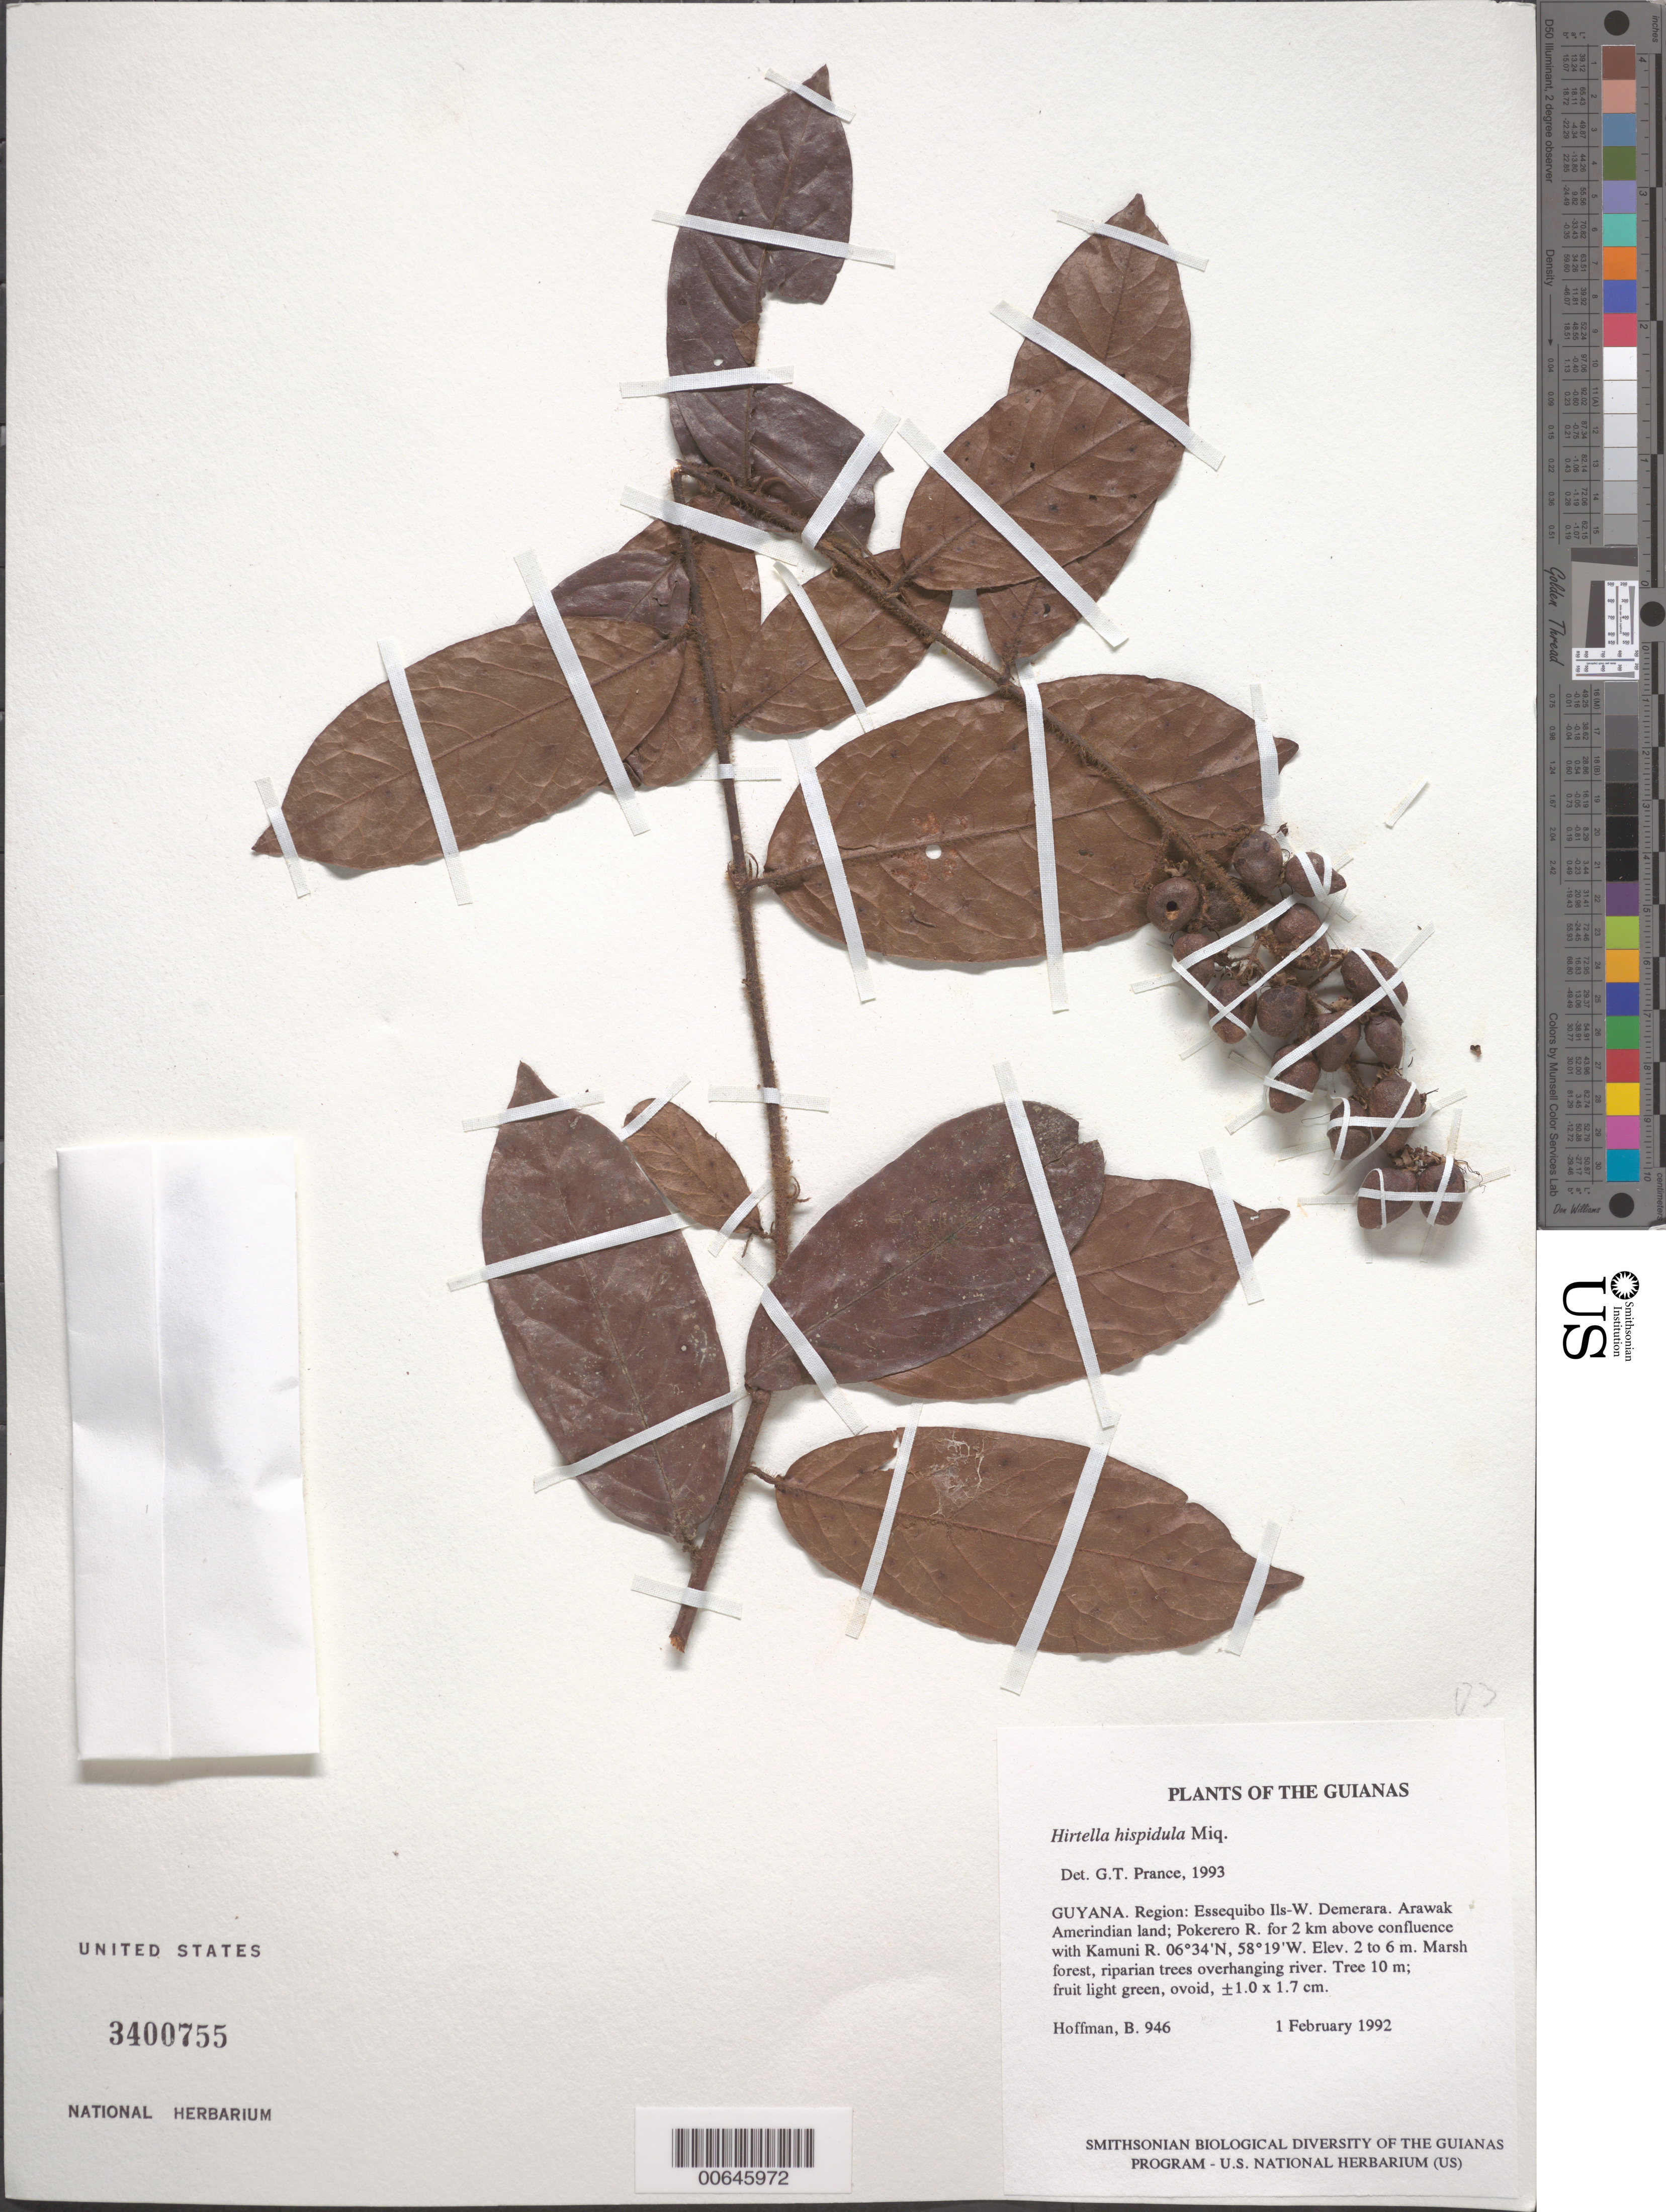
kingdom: Plantae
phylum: Tracheophyta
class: Magnoliopsida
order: Malpighiales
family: Chrysobalanaceae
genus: Hirtella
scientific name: Hirtella hispidula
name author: Miq.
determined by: Prance, G. T.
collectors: B. Hoffman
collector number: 946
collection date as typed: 1 February 1992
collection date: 1992-02-01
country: Guyana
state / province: Essequibo Isl-W. Demerara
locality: Arawak Amerindian land; Pokerero River for 2 km above confluence with Kamuni River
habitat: Marsh forest, riparian trees overhanging river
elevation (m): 2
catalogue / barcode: US 3400755